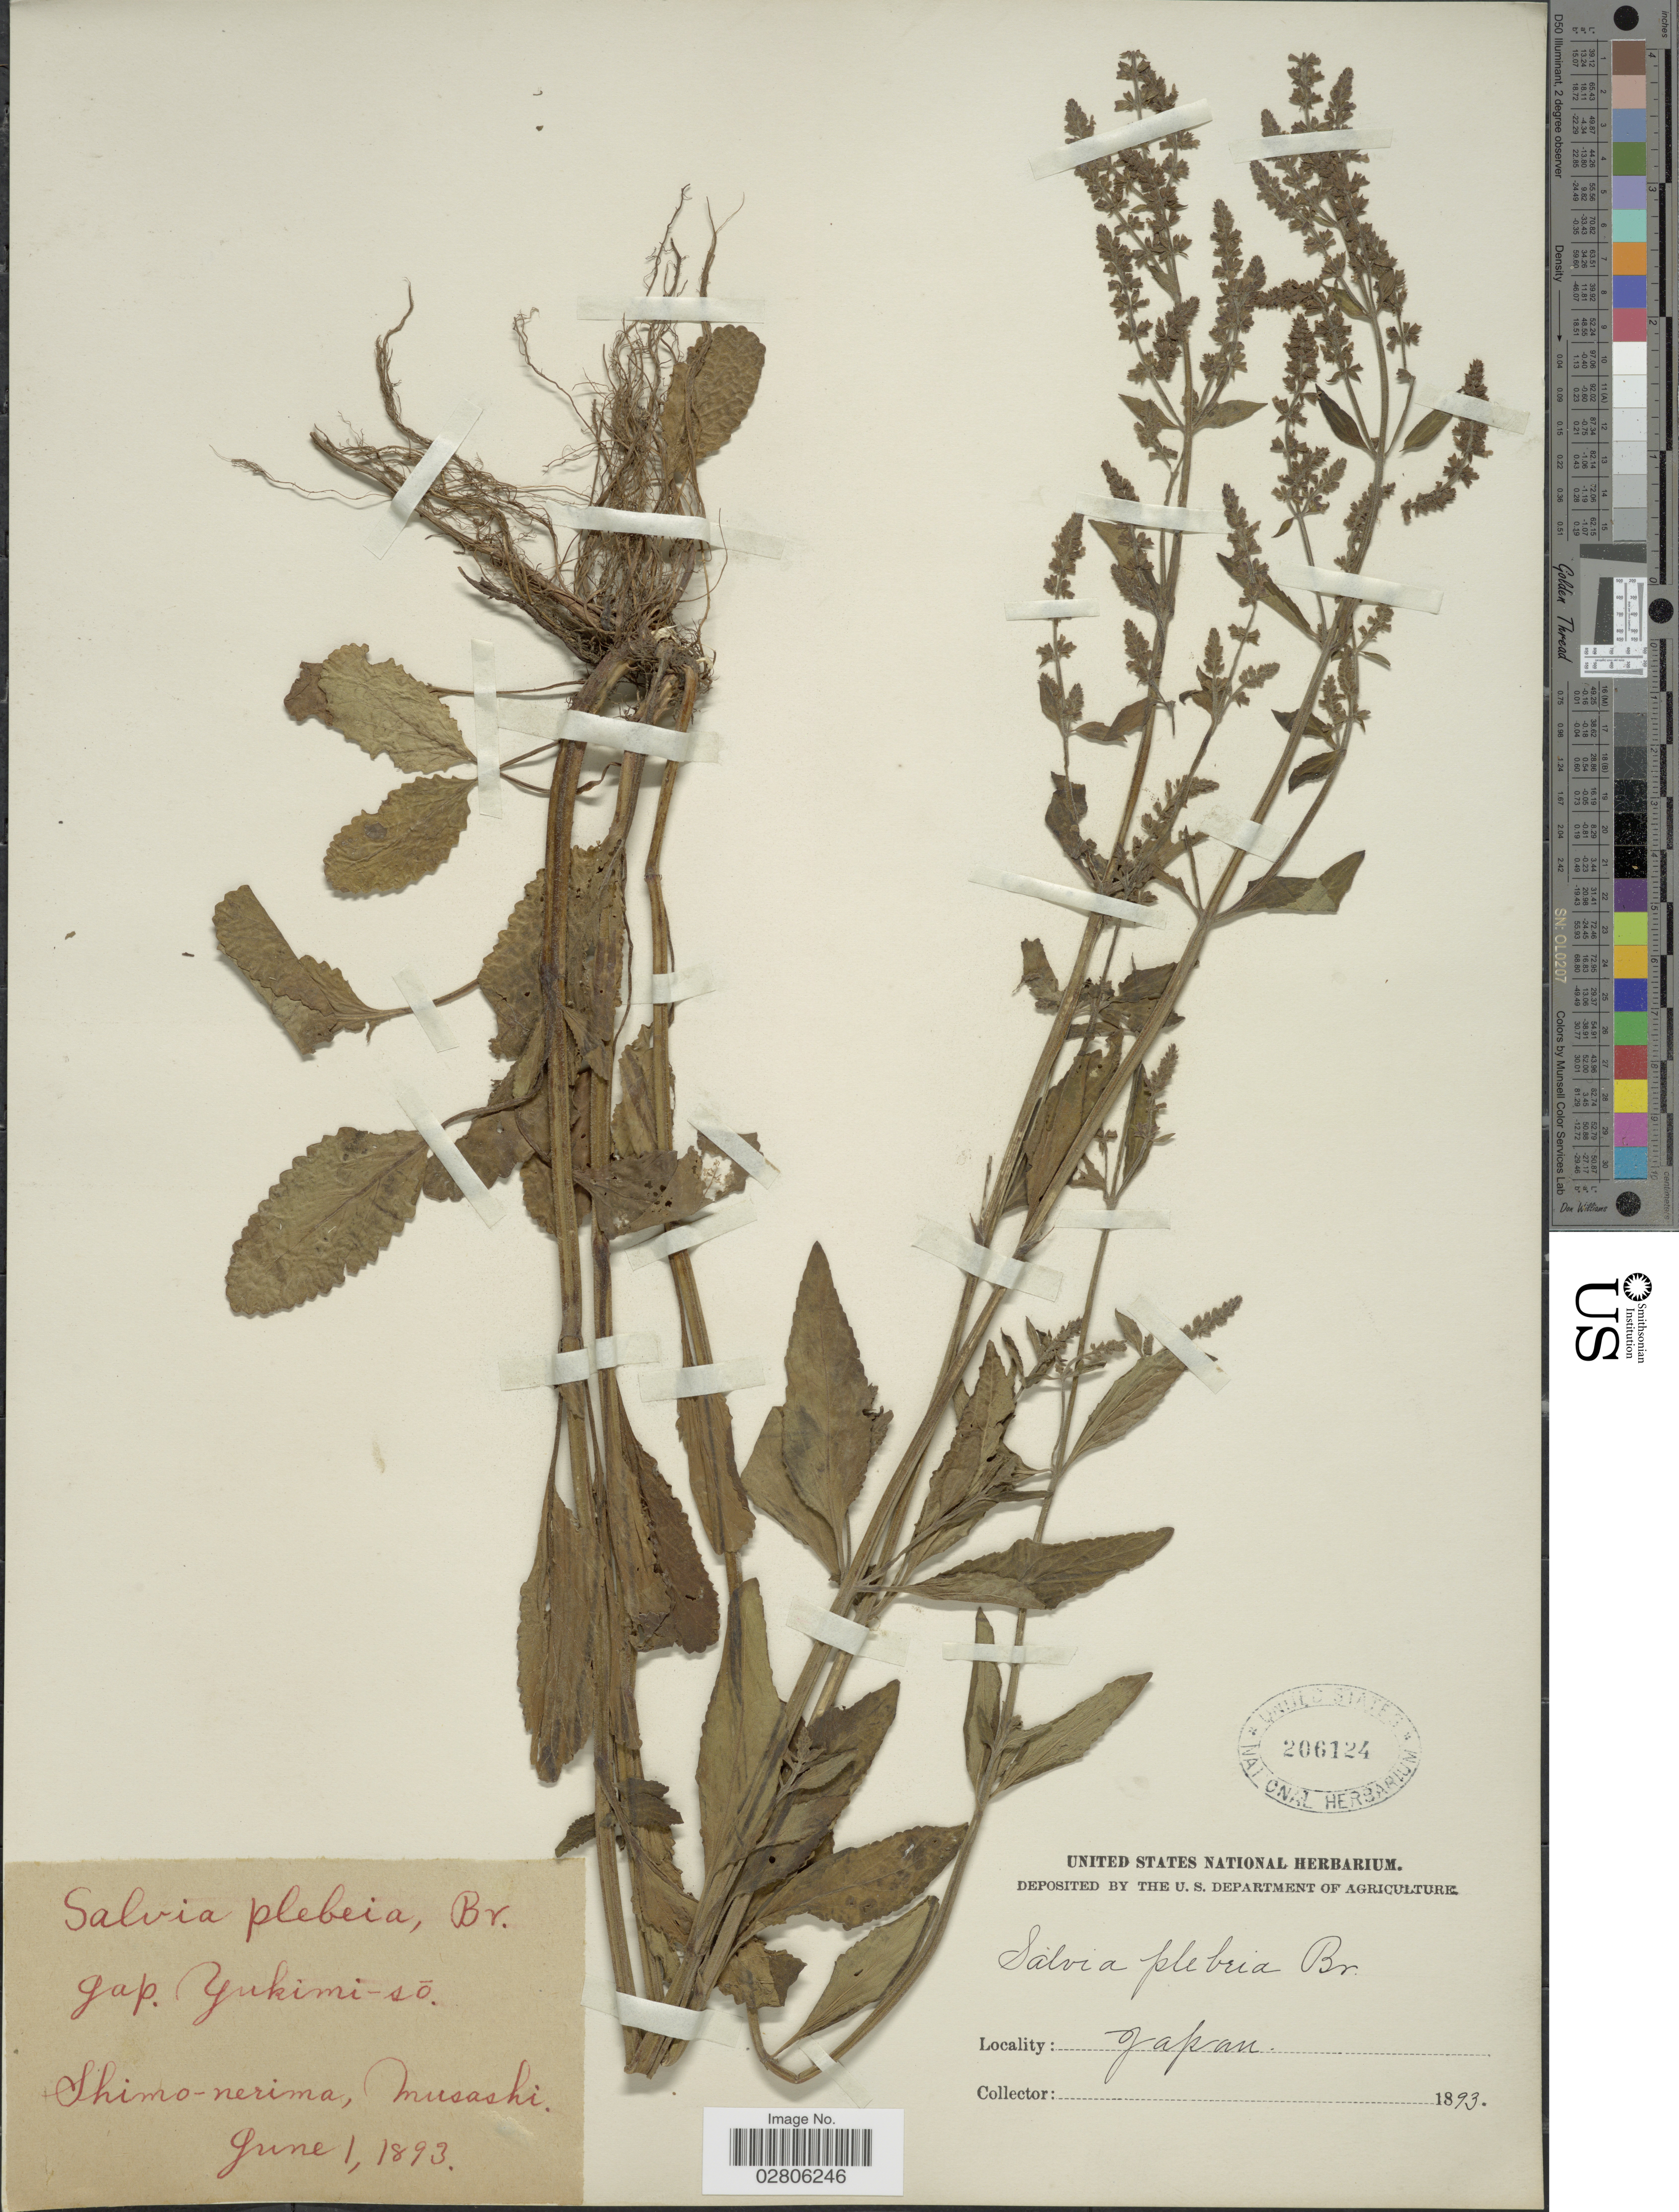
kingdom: Plantae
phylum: Tracheophyta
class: Magnoliopsida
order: Lamiales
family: Lamiaceae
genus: Salvia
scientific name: Salvia plebeia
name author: R. Br.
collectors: ex herb. United States National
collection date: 1893-06-01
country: Japan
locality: Shimo-nerima, Musashi.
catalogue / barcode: US 206124